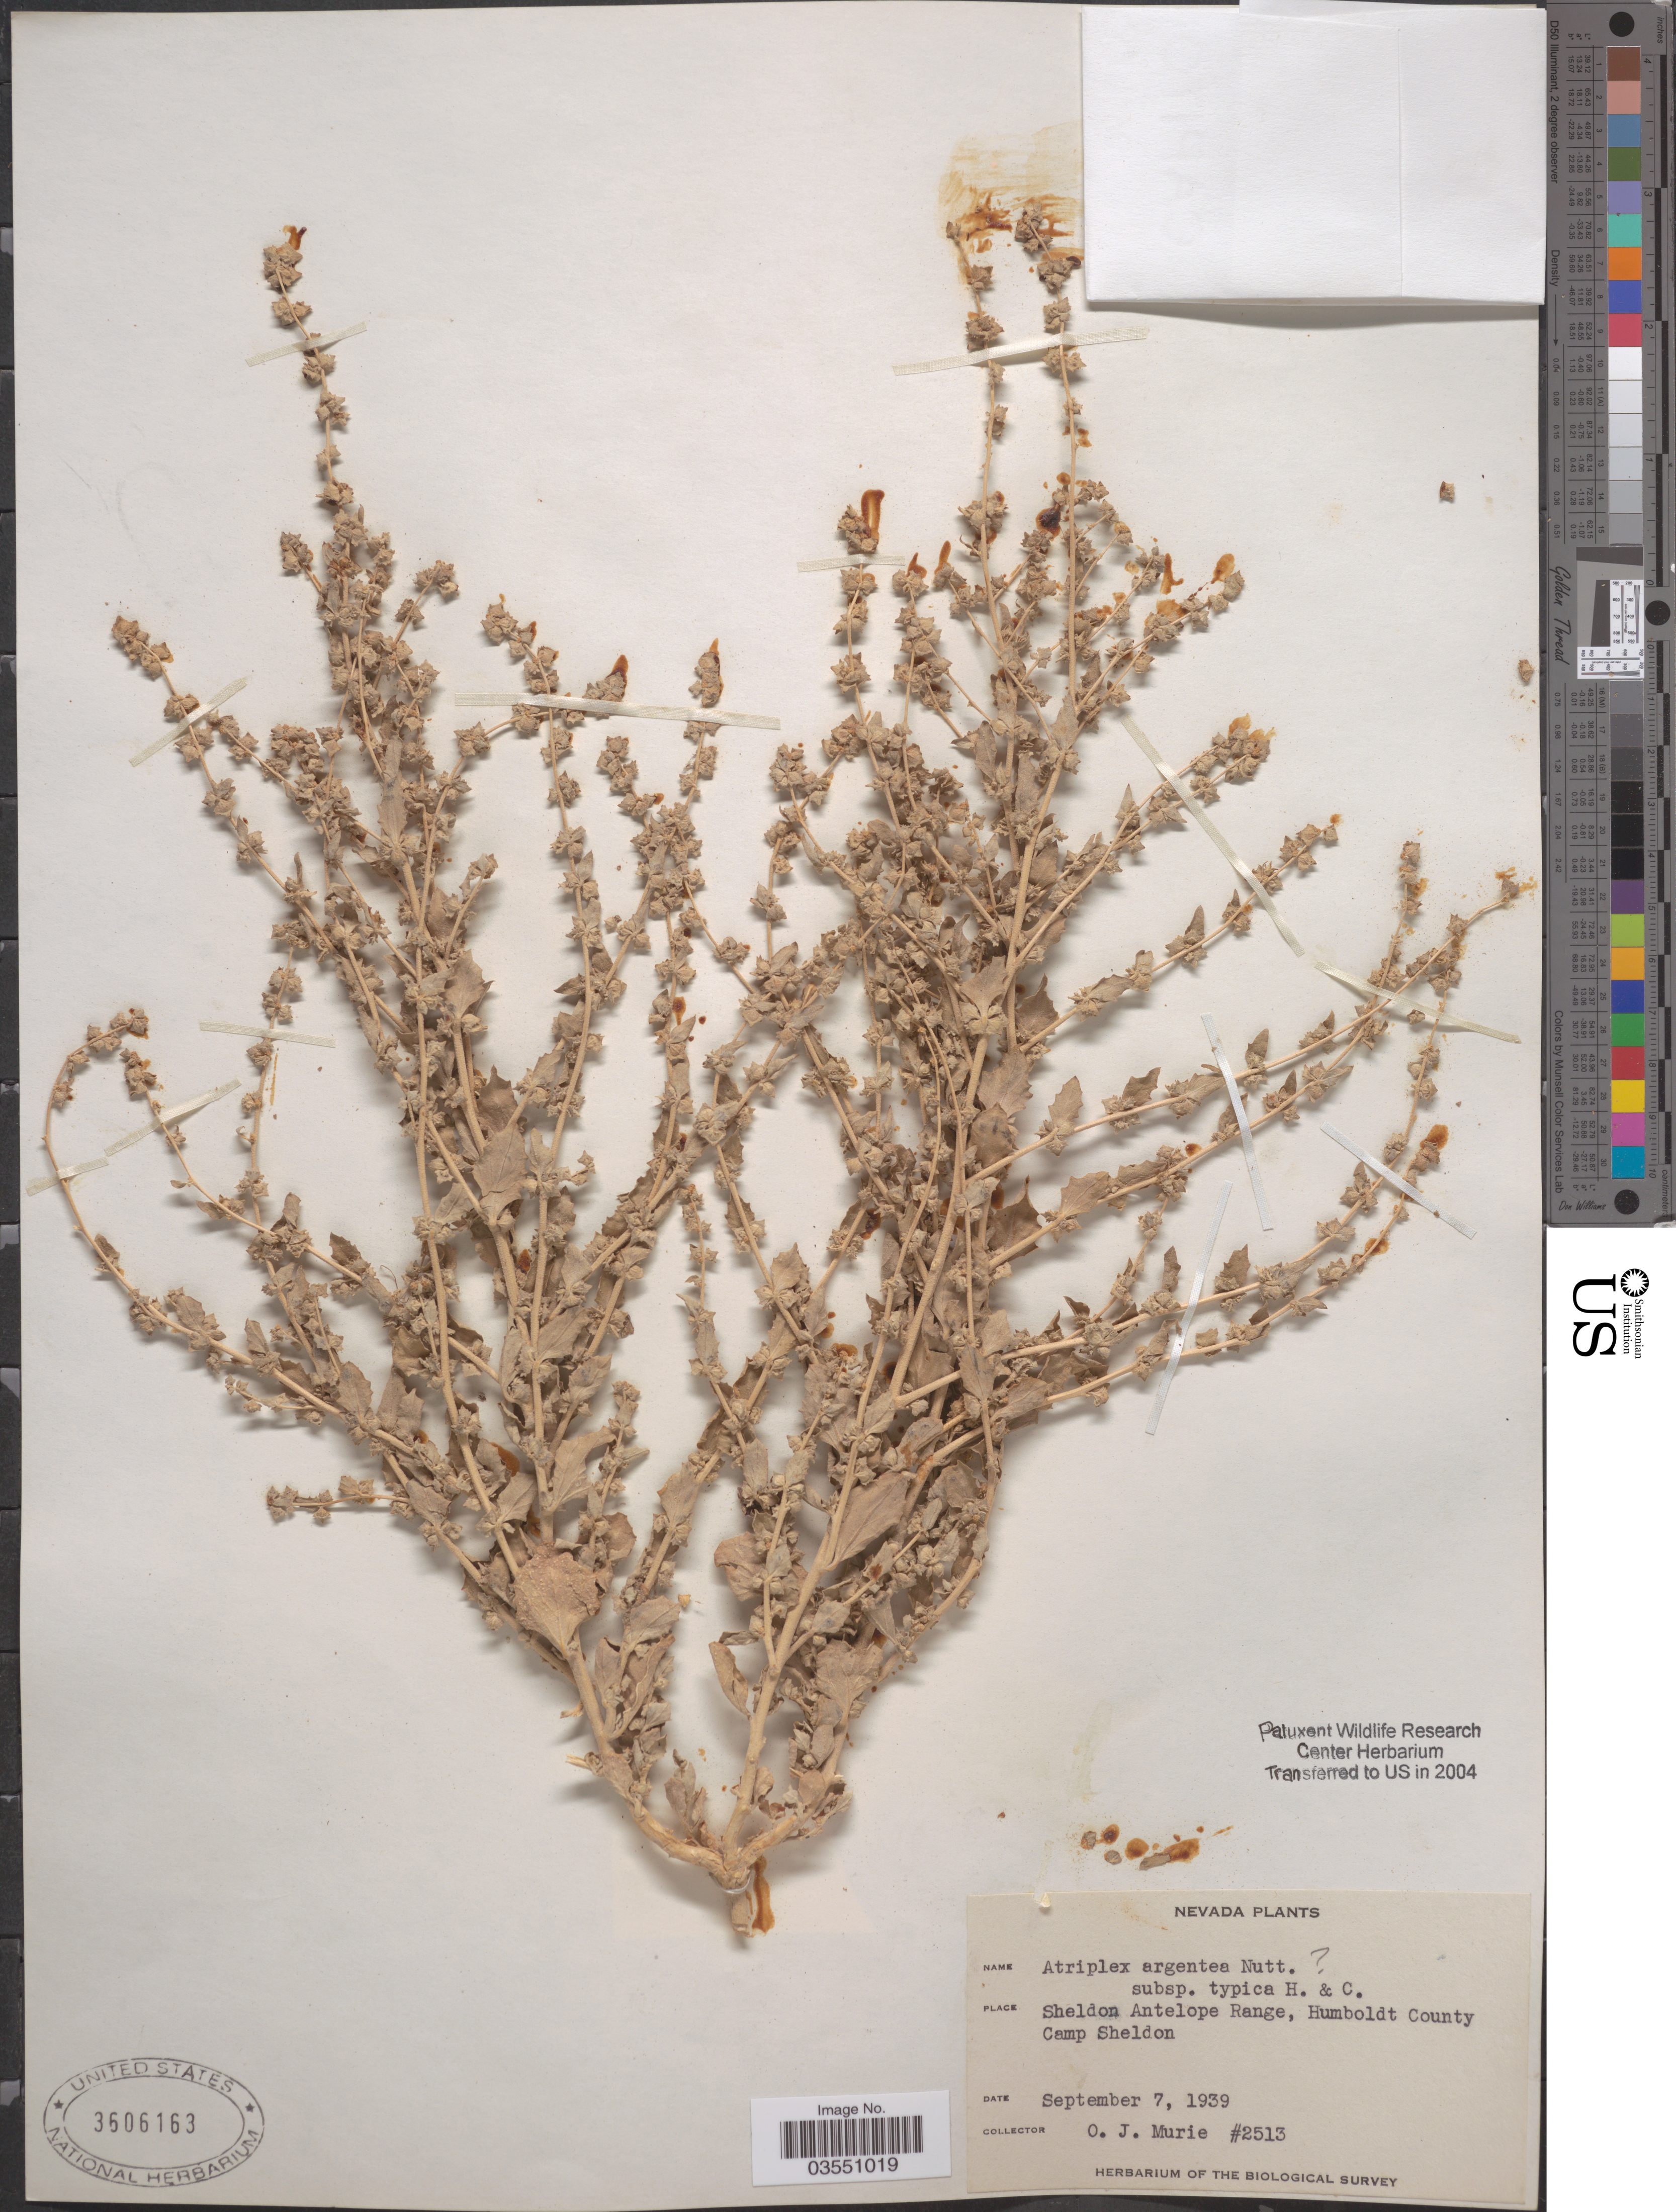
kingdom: Plantae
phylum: Tracheophyta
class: Magnoliopsida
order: Caryophyllales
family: Amaranthaceae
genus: Atriplex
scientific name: Atriplex argentea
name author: Nutt.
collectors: O. Murie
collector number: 2513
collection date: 1939-09-07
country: United States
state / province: Nevada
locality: Sheldon Antelope Range, Humboldt County. Camp Sheldon.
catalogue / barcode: US 3606163